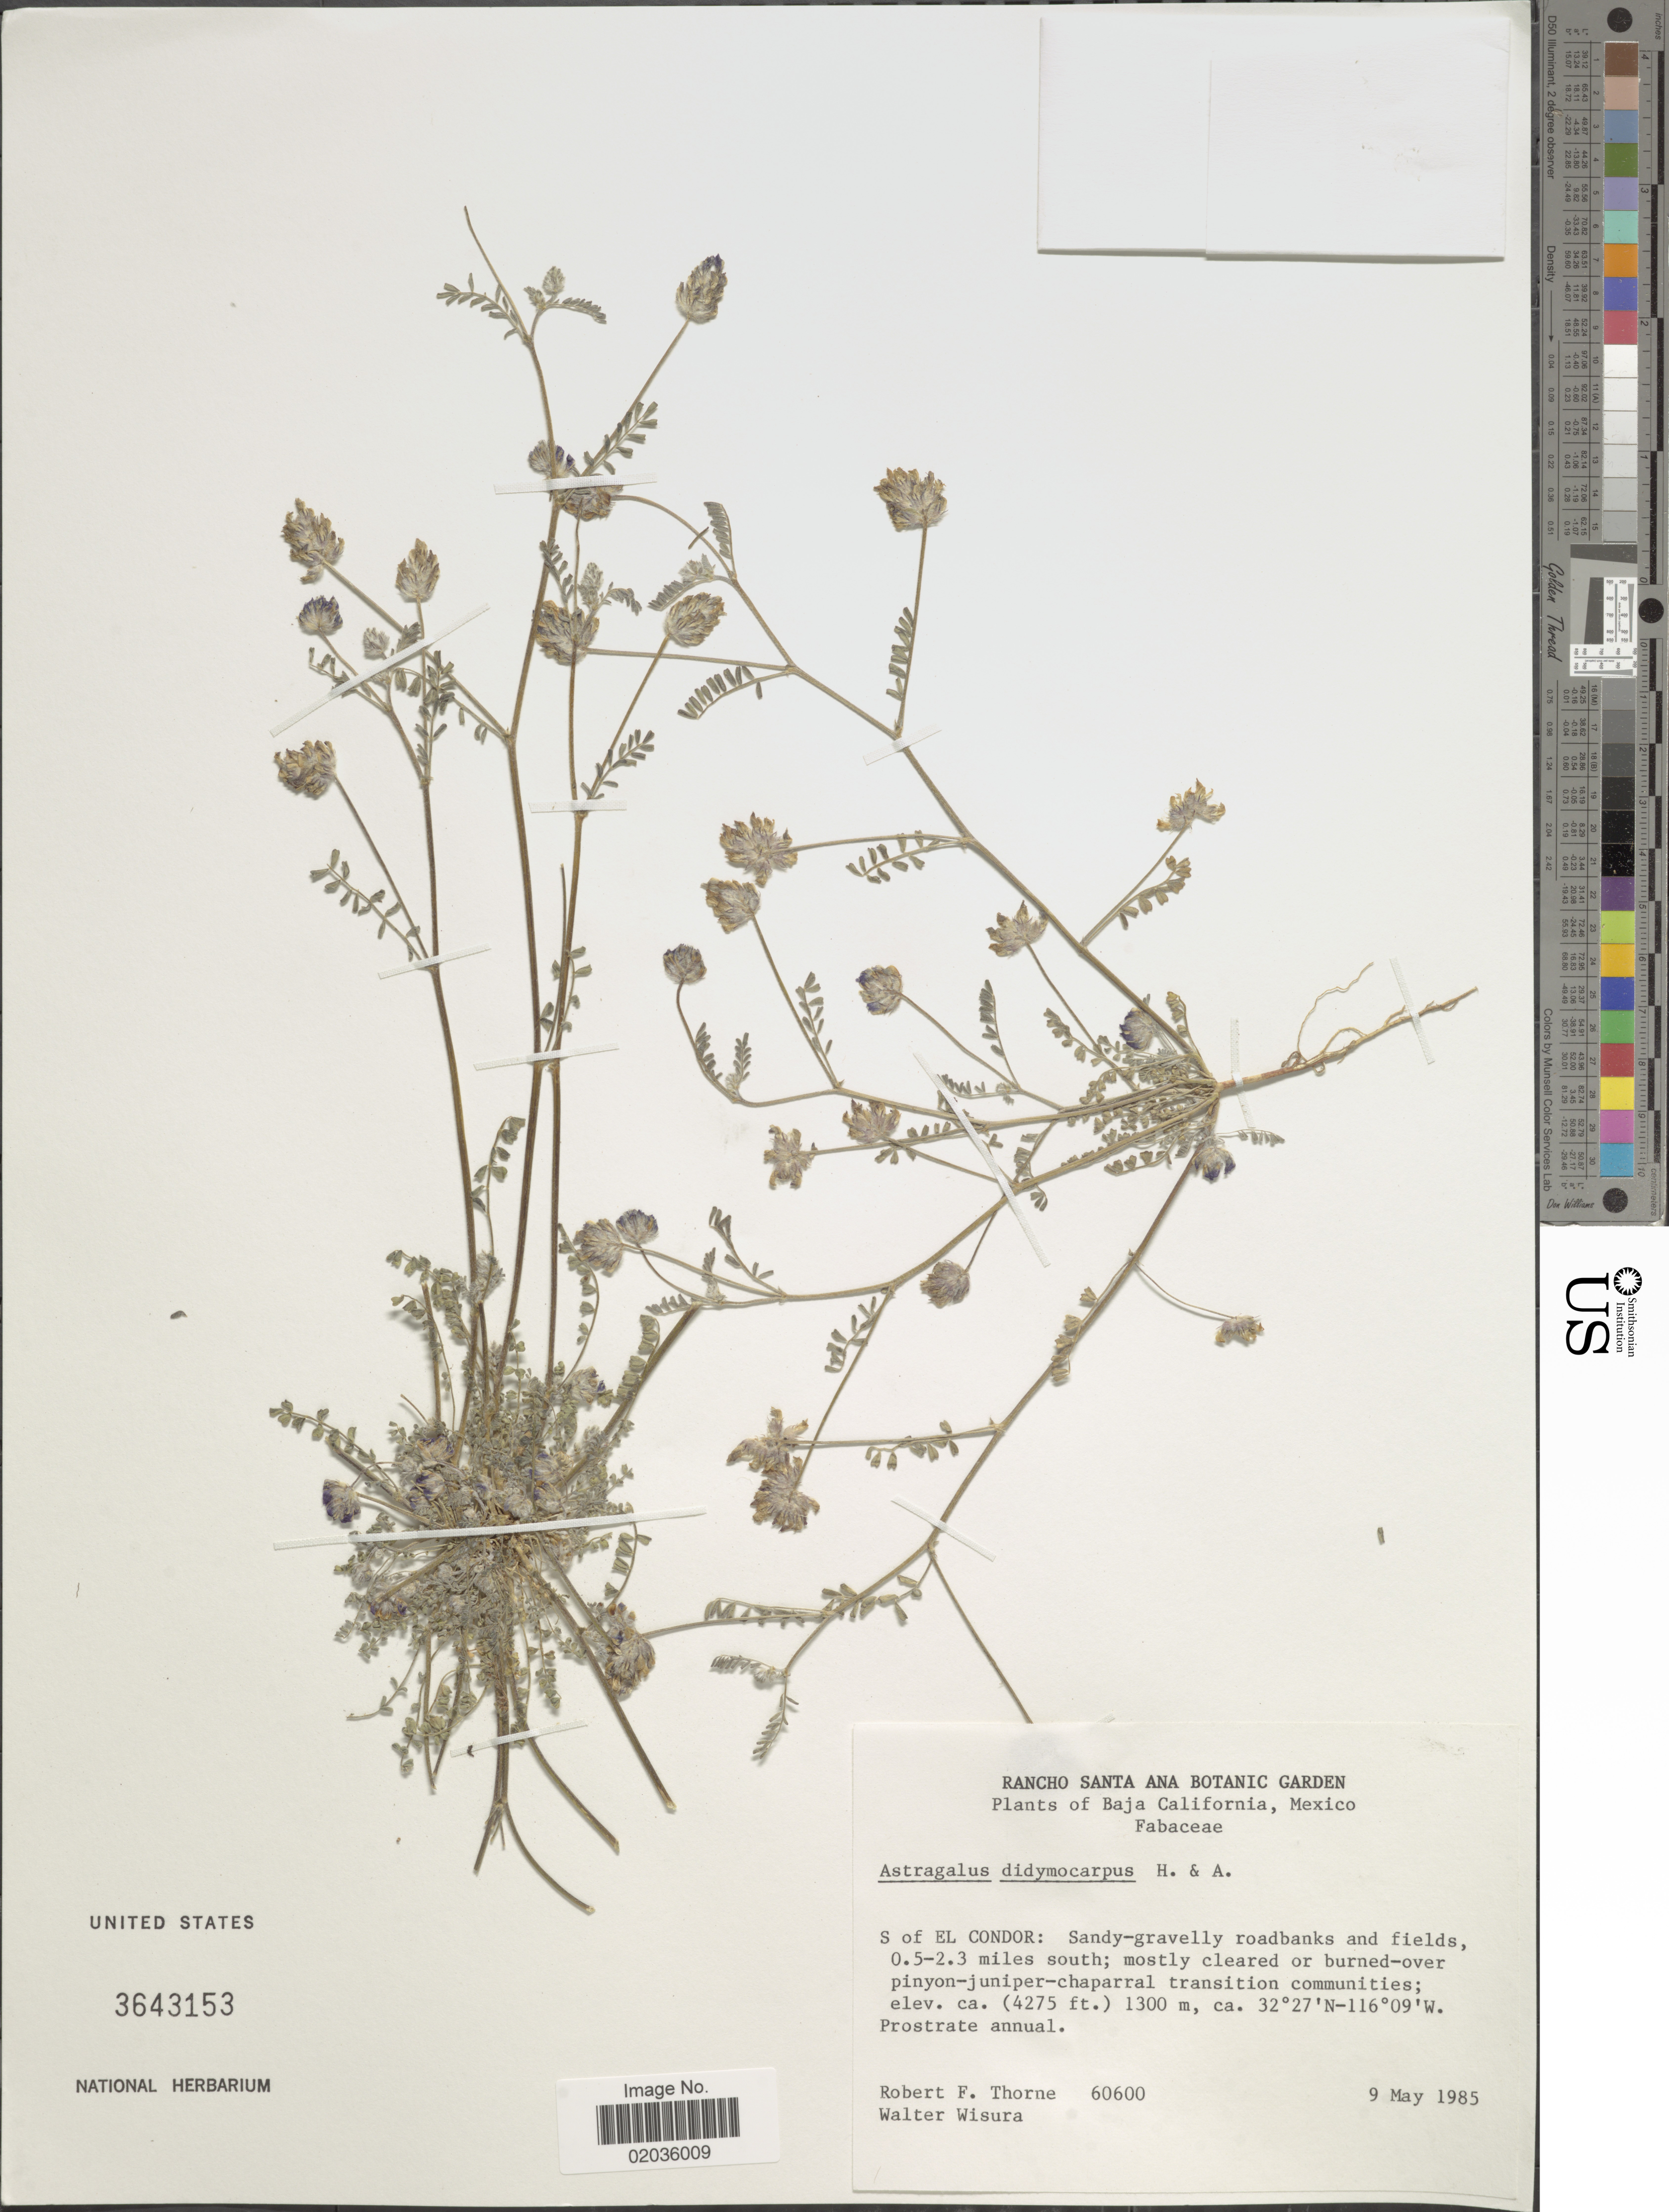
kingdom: Plantae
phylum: Tracheophyta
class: Magnoliopsida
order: Fabales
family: Fabaceae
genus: Astragalus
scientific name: Astragalus didymocarpus var. didymocarpus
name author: Hook. & Arn.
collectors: R. F. Thorne & W. Wisura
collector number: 60600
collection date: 1985-05-09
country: Mexico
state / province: Baja California Norte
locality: Baja California, Mexico. S of El Condor: 0.5 -2.3 miles south.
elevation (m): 1300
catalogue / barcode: US 3643153